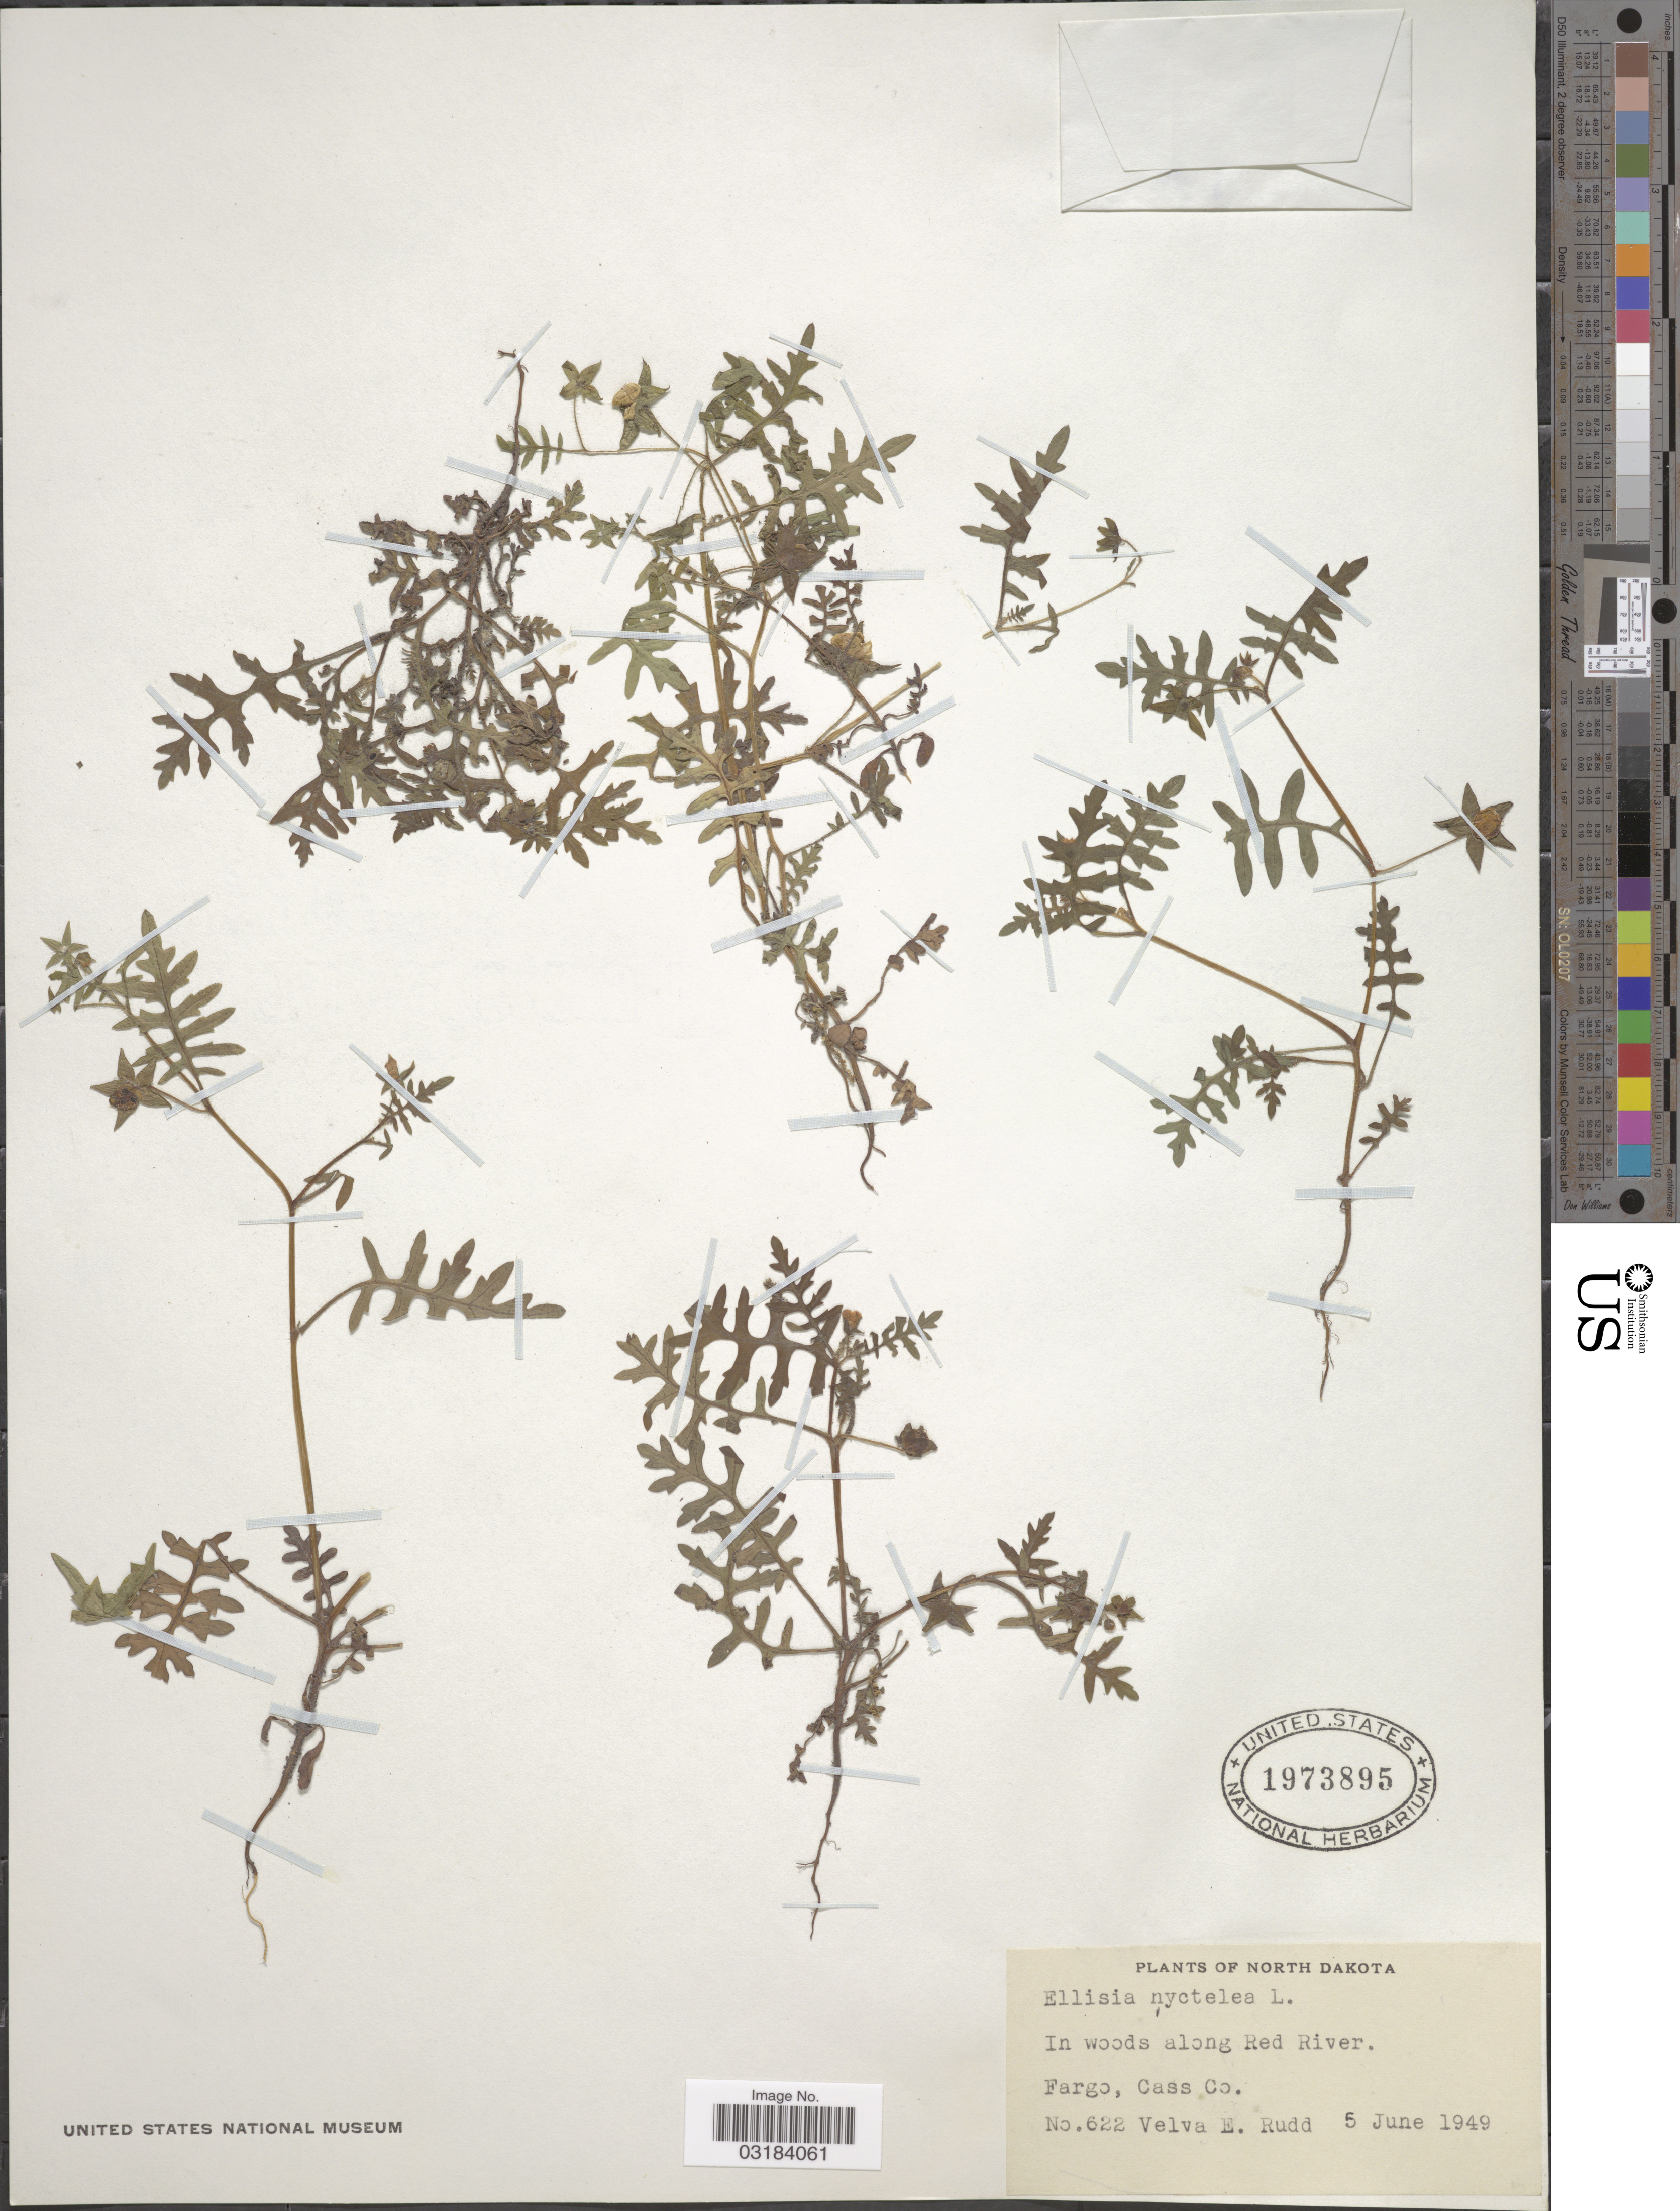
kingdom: Plantae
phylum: Tracheophyta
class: Magnoliopsida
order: Boraginales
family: Hydrophyllaceae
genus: Ellisia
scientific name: Ellisia nyctelea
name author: L.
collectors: V. E. Rudd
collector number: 622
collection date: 1949-06-05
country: United States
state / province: North Dakota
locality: In woods along Red River. Fargo, Cass Co.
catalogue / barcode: US 1973895